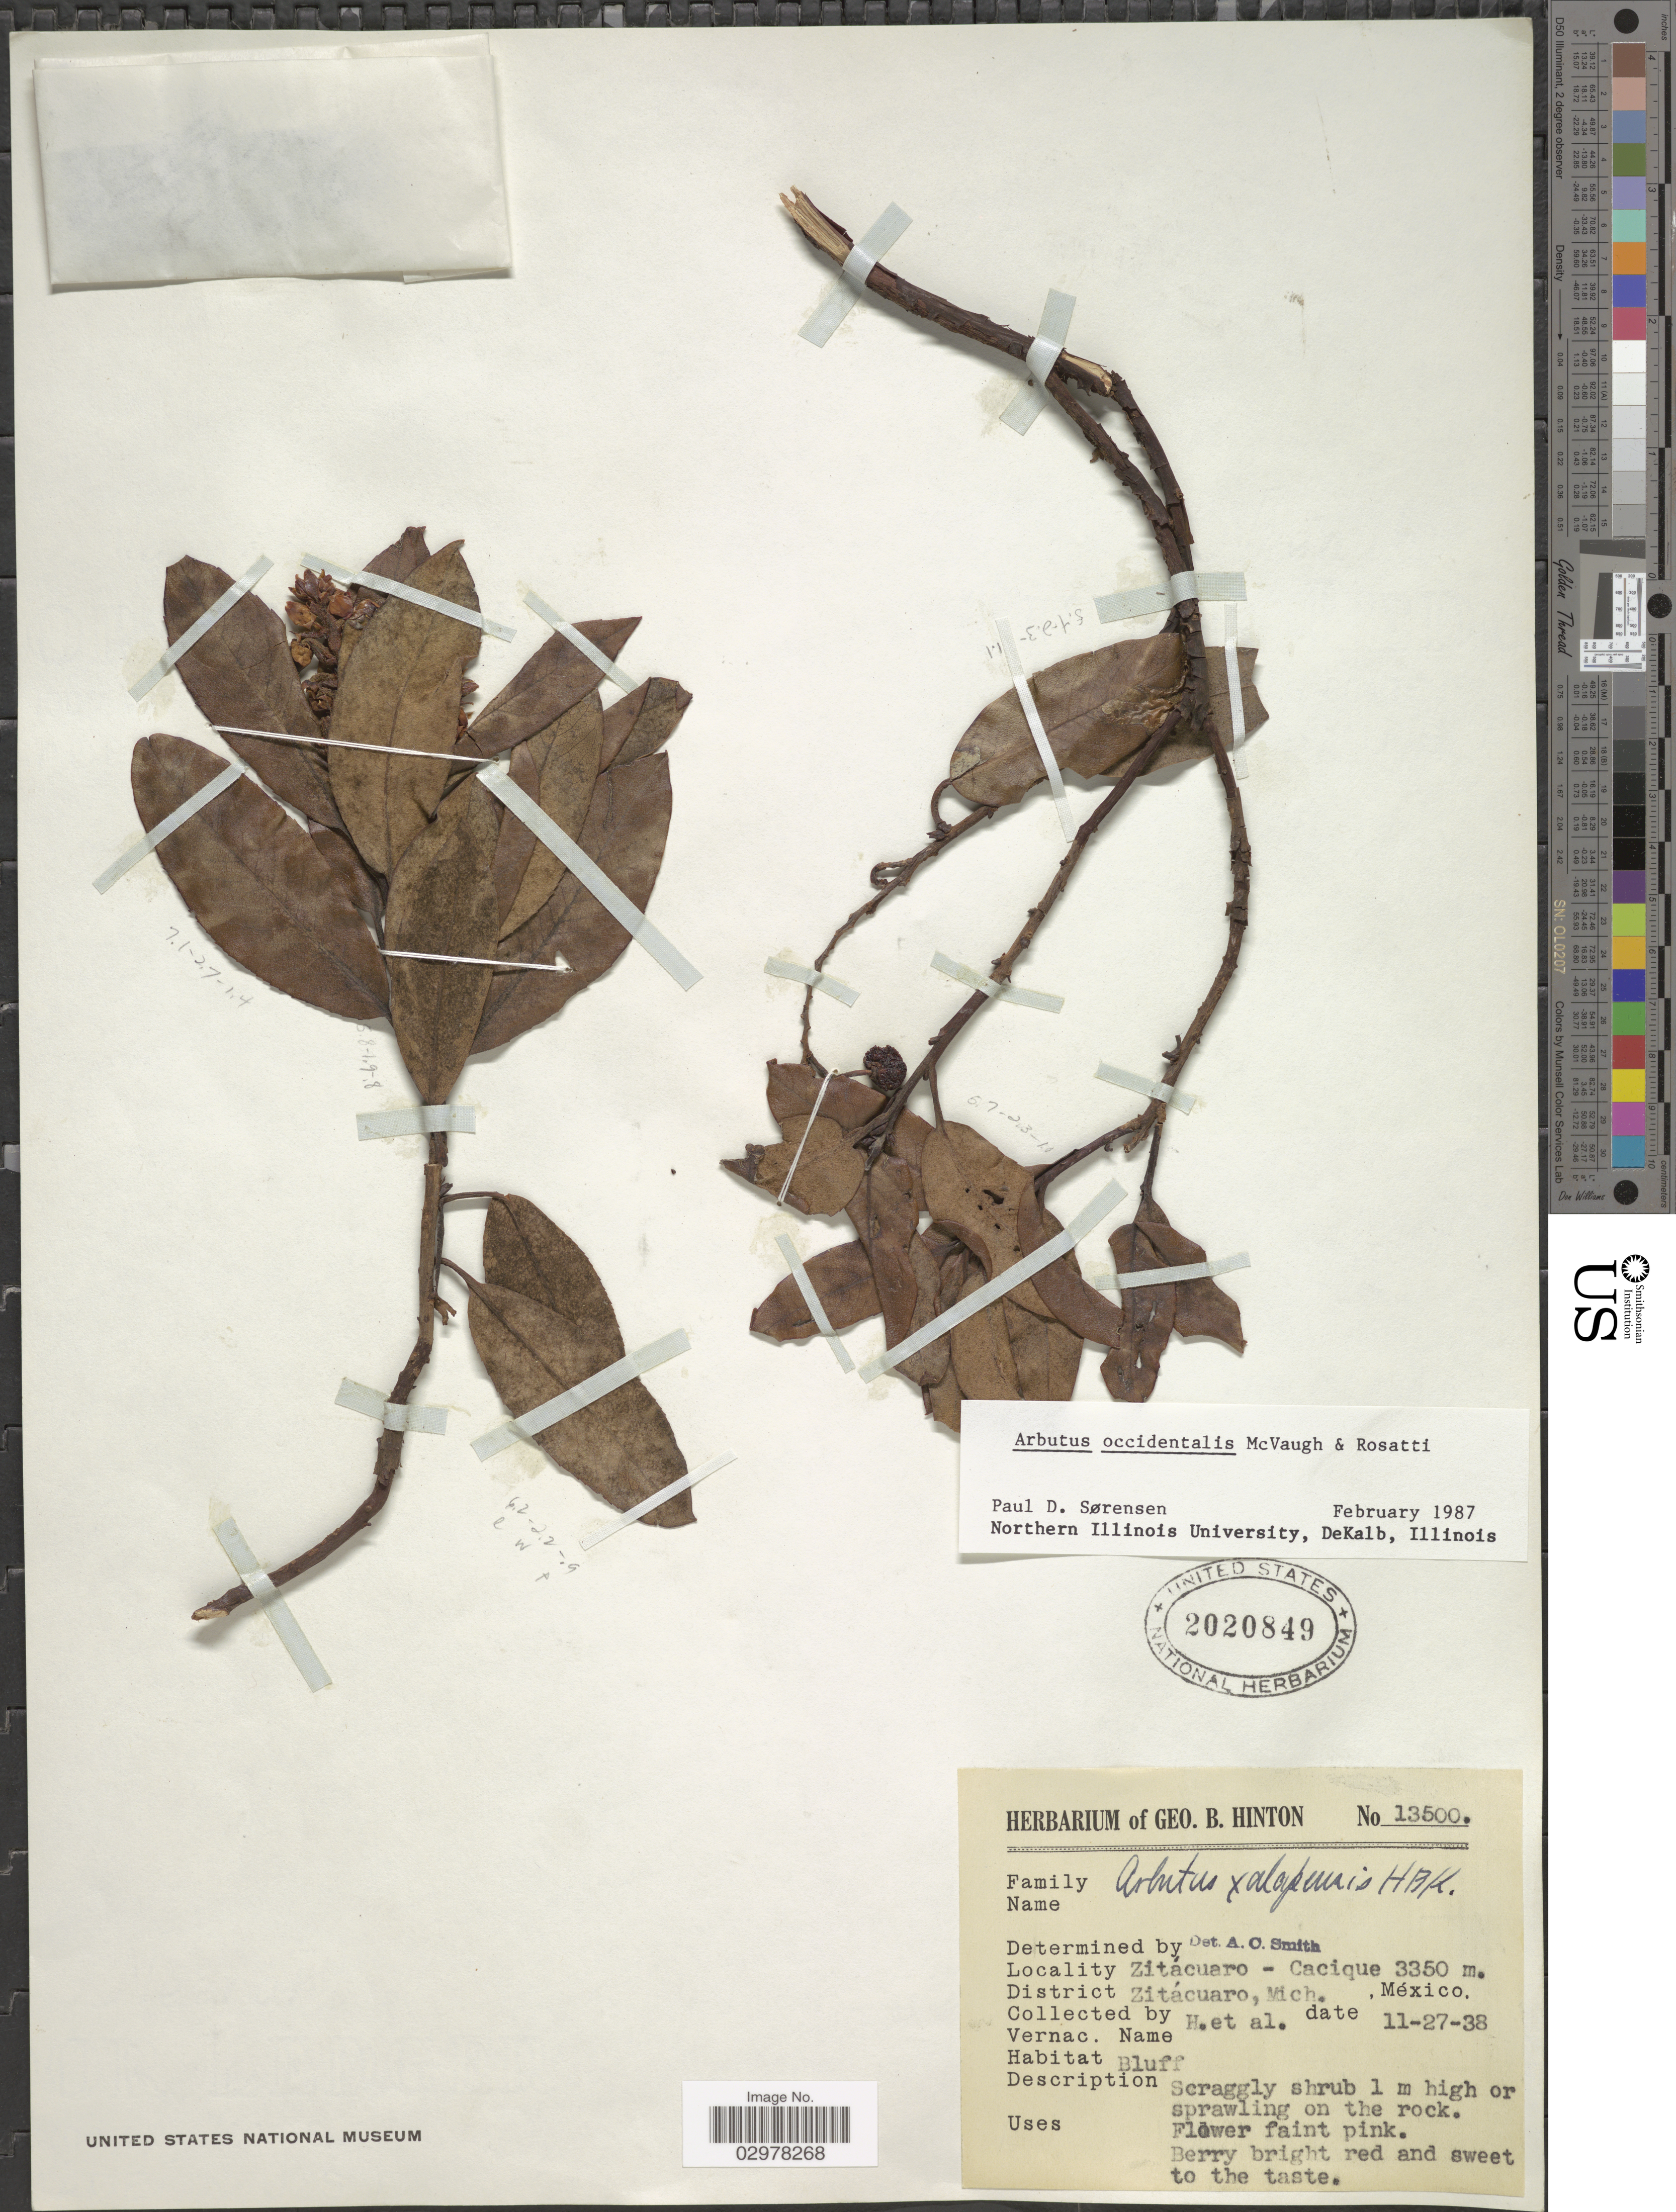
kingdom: Plantae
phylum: Tracheophyta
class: Magnoliopsida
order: Ericales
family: Ericaceae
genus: Arbutus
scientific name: Arbutus occidentalis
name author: McVaugh & Rosatti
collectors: G. B. Hinton & et al.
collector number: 13500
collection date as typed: Transcribed d/m/y: 27/11/38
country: Mexico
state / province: Michoacán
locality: Zitácuaro-Cacique, District Zitácuaro.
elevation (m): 3350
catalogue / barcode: US 2020849